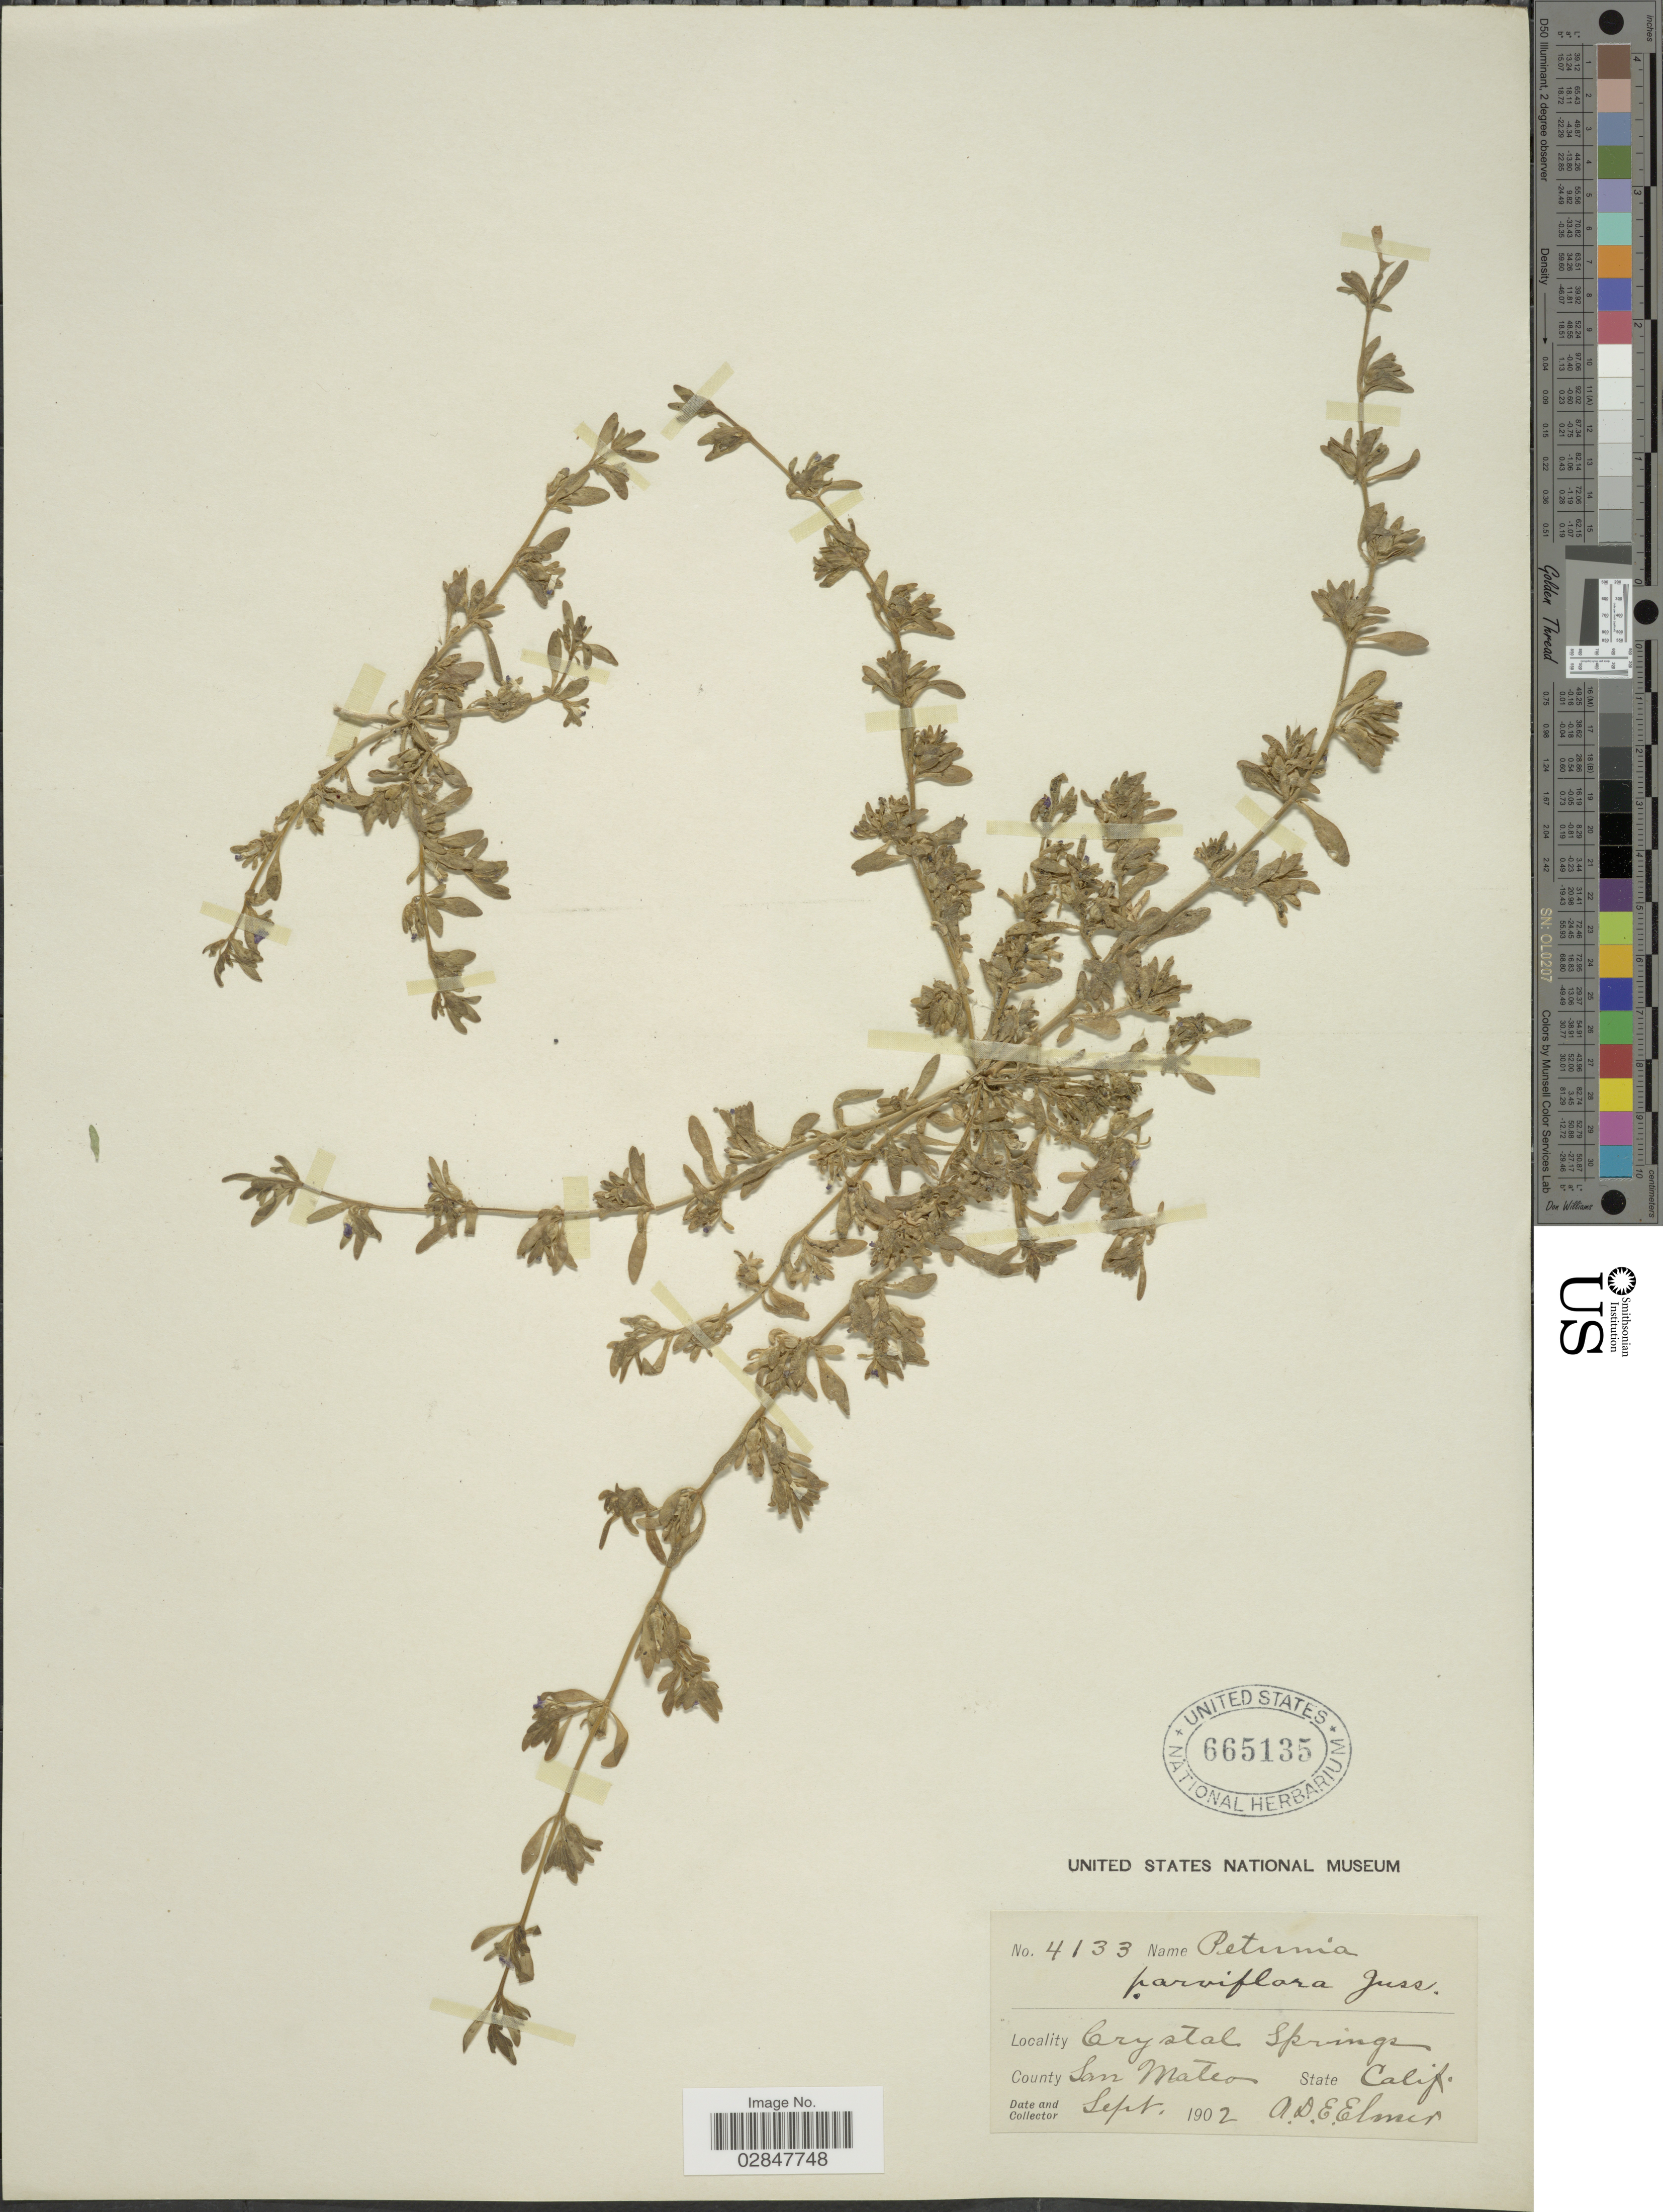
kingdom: Plantae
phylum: Tracheophyta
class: Magnoliopsida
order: Solanales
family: Solanaceae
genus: Petunia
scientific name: Petunia parviflora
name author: Juss.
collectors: A. D. E. Elmer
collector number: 4133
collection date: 1902-09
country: United States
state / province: California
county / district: San Mateo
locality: Crystal Springs, County San Mateo.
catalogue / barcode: US 665135